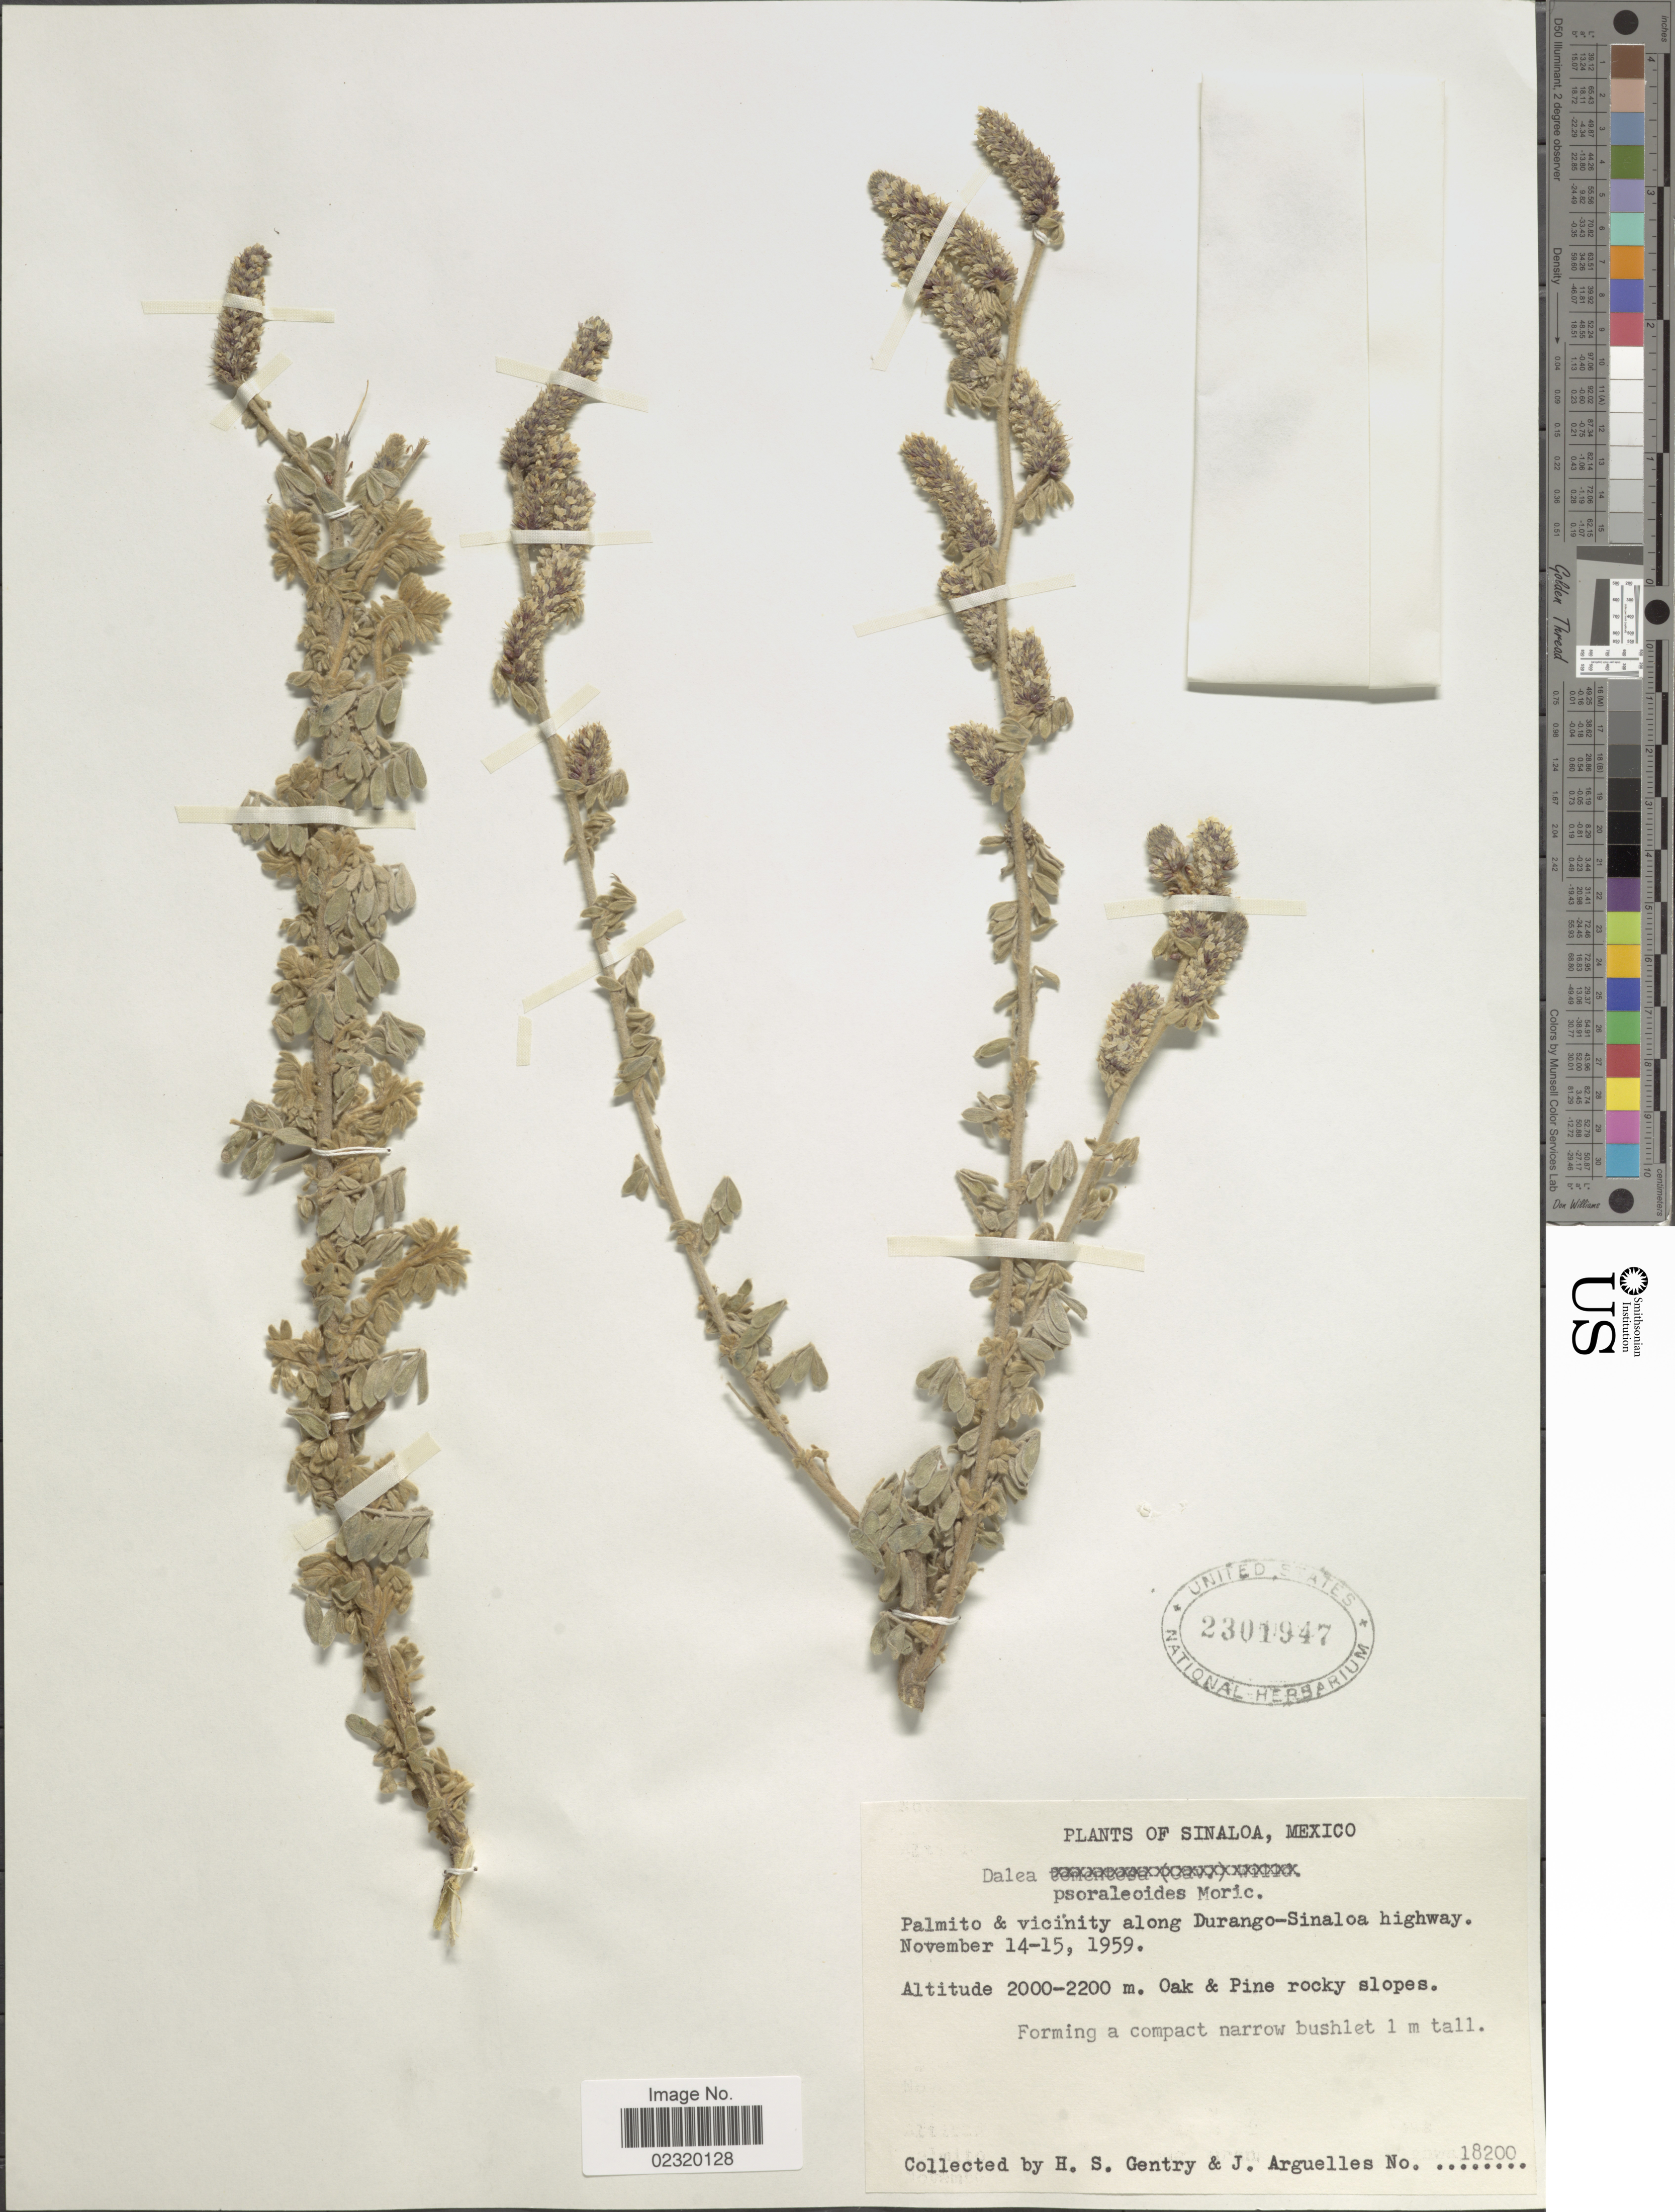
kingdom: Plantae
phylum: Tracheophyta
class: Magnoliopsida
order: Fabales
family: Fabaceae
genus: Dalea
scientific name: Dalea tomentosa var. psoraleoides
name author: (Moric.) Barneby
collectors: H. S. Gentry & J. Arguelles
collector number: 18200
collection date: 1959-11-14/1959-11-15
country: Mexico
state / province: Sinaloa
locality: Palmito & vicinity along Durango-Sinaloa highway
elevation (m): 2000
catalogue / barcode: US 2301947